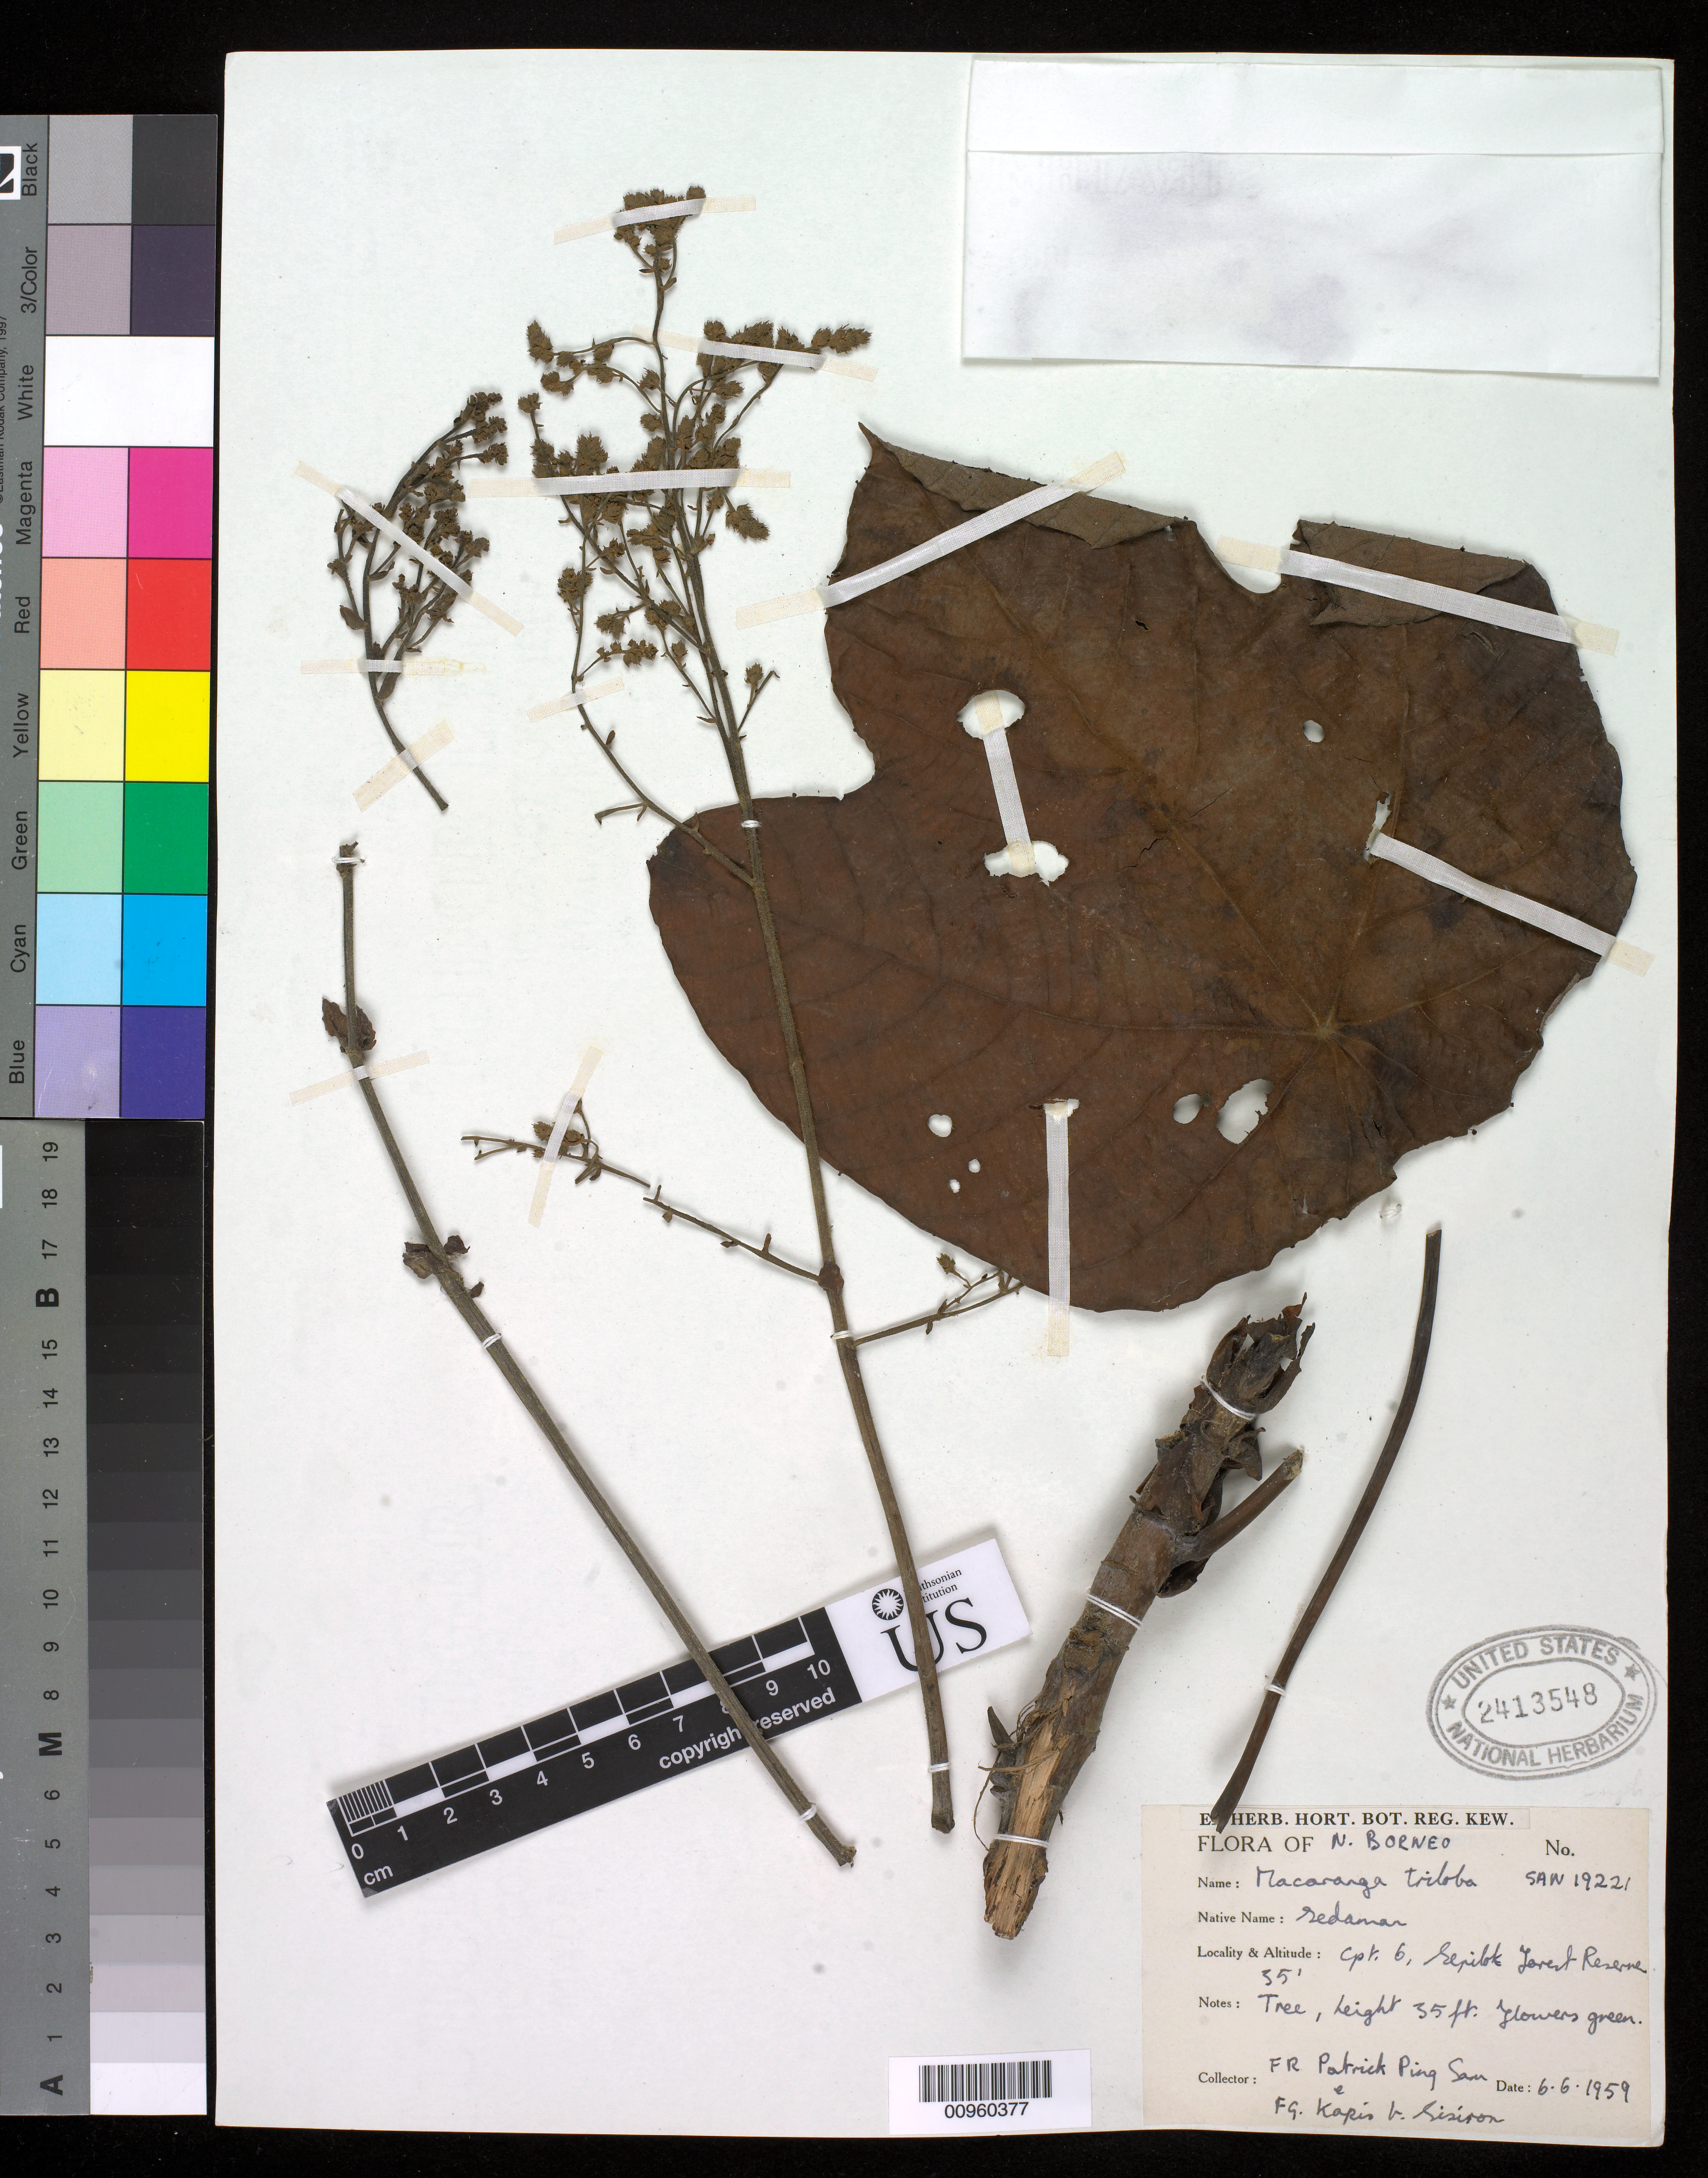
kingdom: Plantae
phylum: Tracheophyta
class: Magnoliopsida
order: Malpighiales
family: Euphorbiaceae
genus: Macaranga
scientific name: Macaranga triloba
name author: (Thunb.) Müll. Arg.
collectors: Patrick Ping San & K.V. Sisison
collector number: SAN 19221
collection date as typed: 06 Jun 1959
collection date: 1959-06-06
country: Malaysia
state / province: Sabah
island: Borneo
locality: Sepilok F.R. Cpt.6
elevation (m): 11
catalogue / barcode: US 2413548